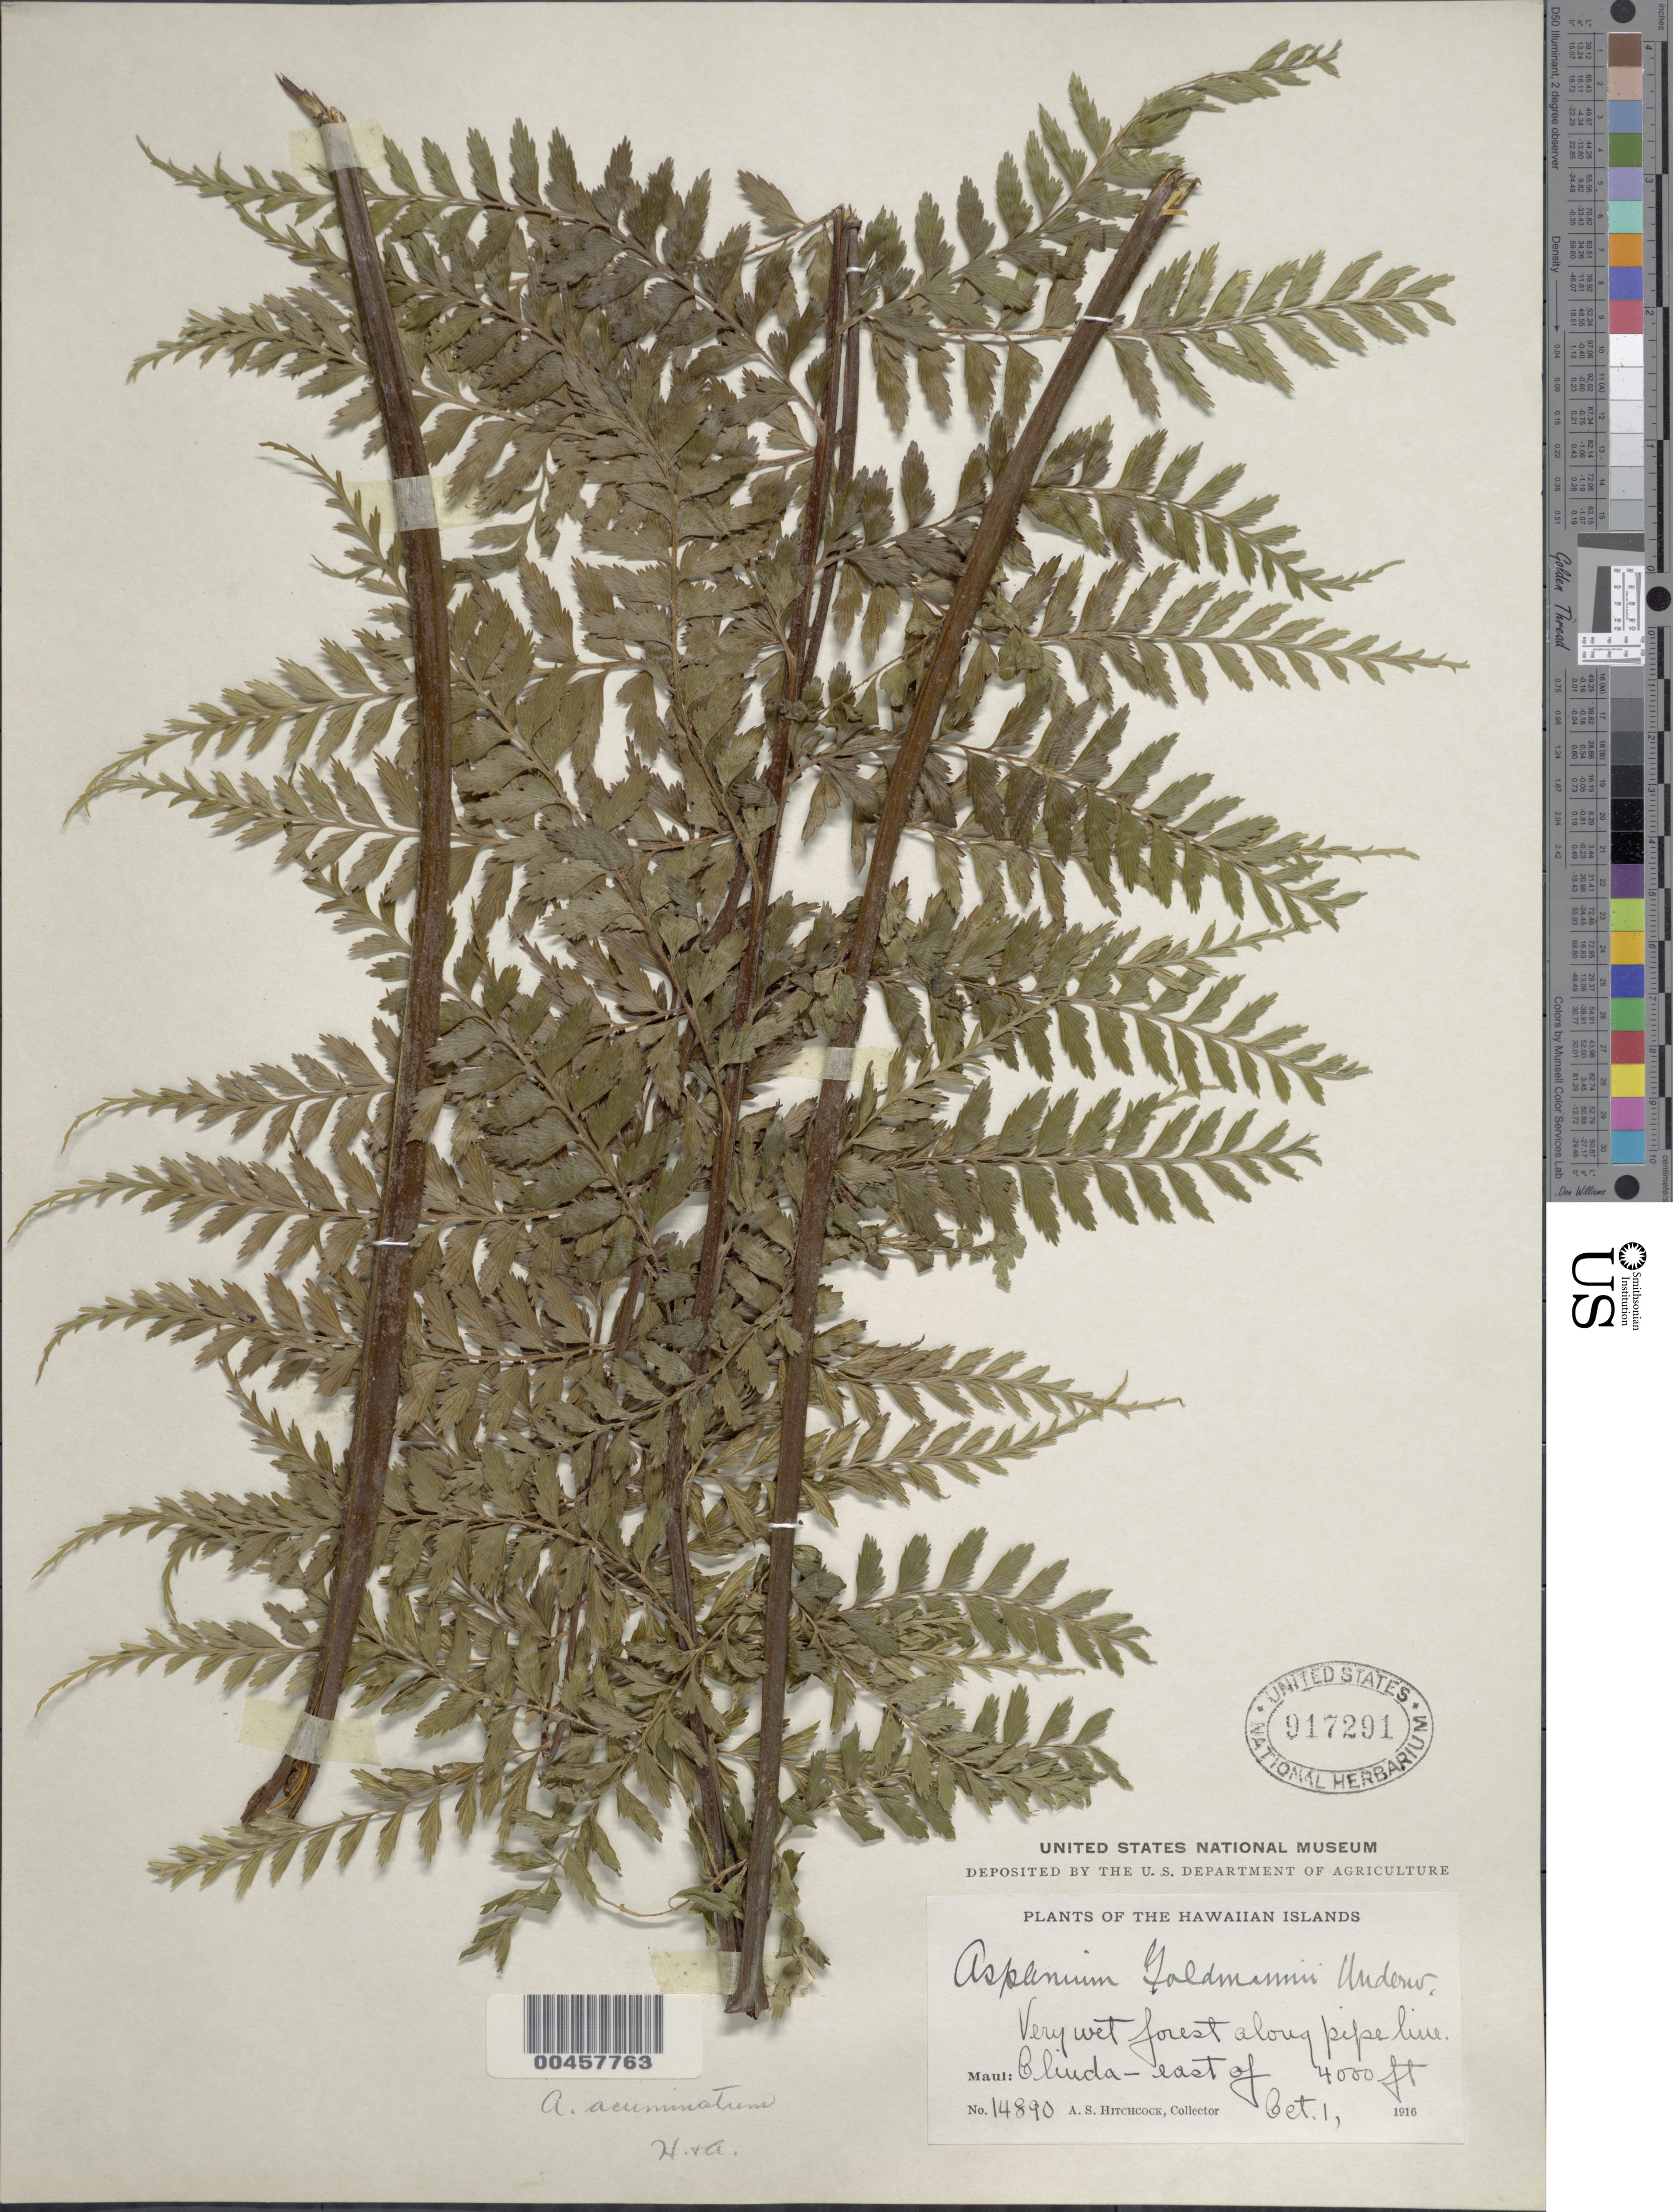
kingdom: Plantae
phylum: Tracheophyta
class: Polypodiopsida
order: Polypodiales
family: Aspleniaceae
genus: Asplenium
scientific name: Asplenium acuminatum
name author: Hook. & Arn.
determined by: Wagner, W. L., (BOT), Smithsonian Institution - National Museum of Natural History (UNITED STATES)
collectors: A. S. Hitchcock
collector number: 14890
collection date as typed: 1 Oct 1916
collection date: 1916-10-01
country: United States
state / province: Hawaii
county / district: Maui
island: Maui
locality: Maui: Olinda - east of.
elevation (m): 1219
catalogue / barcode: US 917291